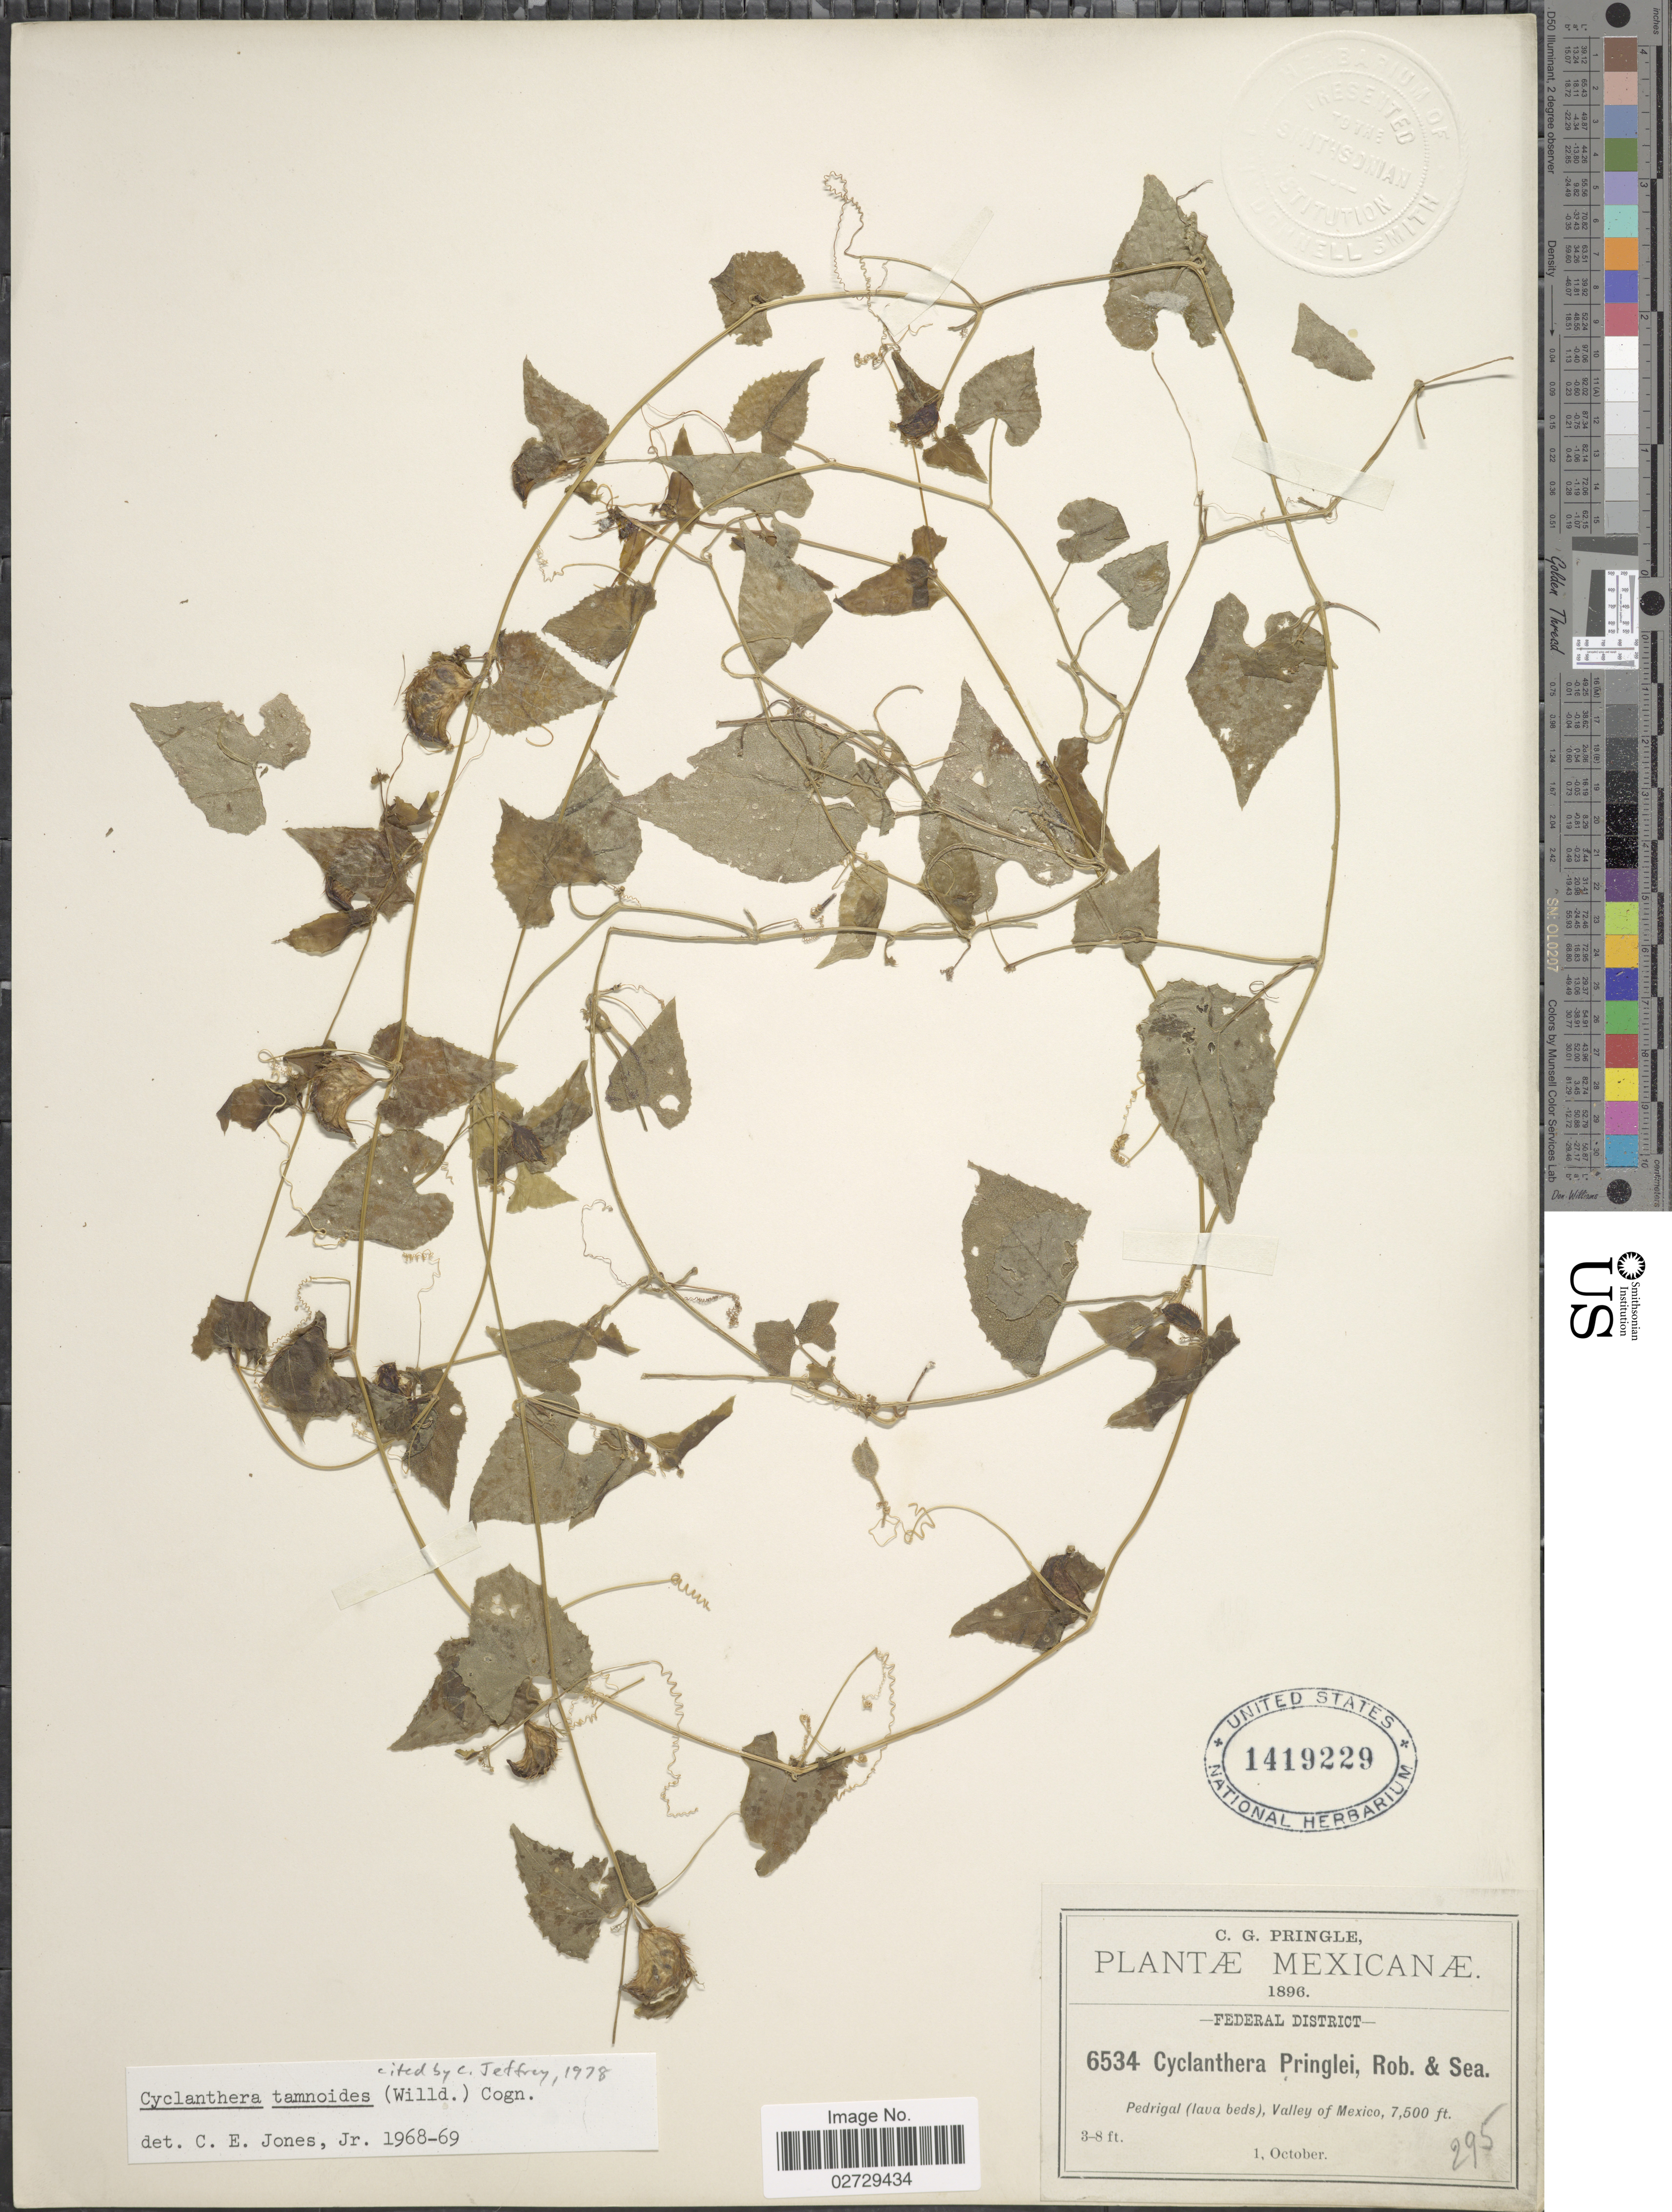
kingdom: Plantae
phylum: Tracheophyta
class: Magnoliopsida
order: Cucurbitales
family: Cucurbitaceae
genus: Cyclanthera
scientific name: Cyclanthera tamnoides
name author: (Willd.) Cogn.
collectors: C. G. Pringle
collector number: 6534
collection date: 1896-10-01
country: Mexico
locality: Federal District. Pedrigal (lava beds), Valley of Mexico.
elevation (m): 2286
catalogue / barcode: US 1419229